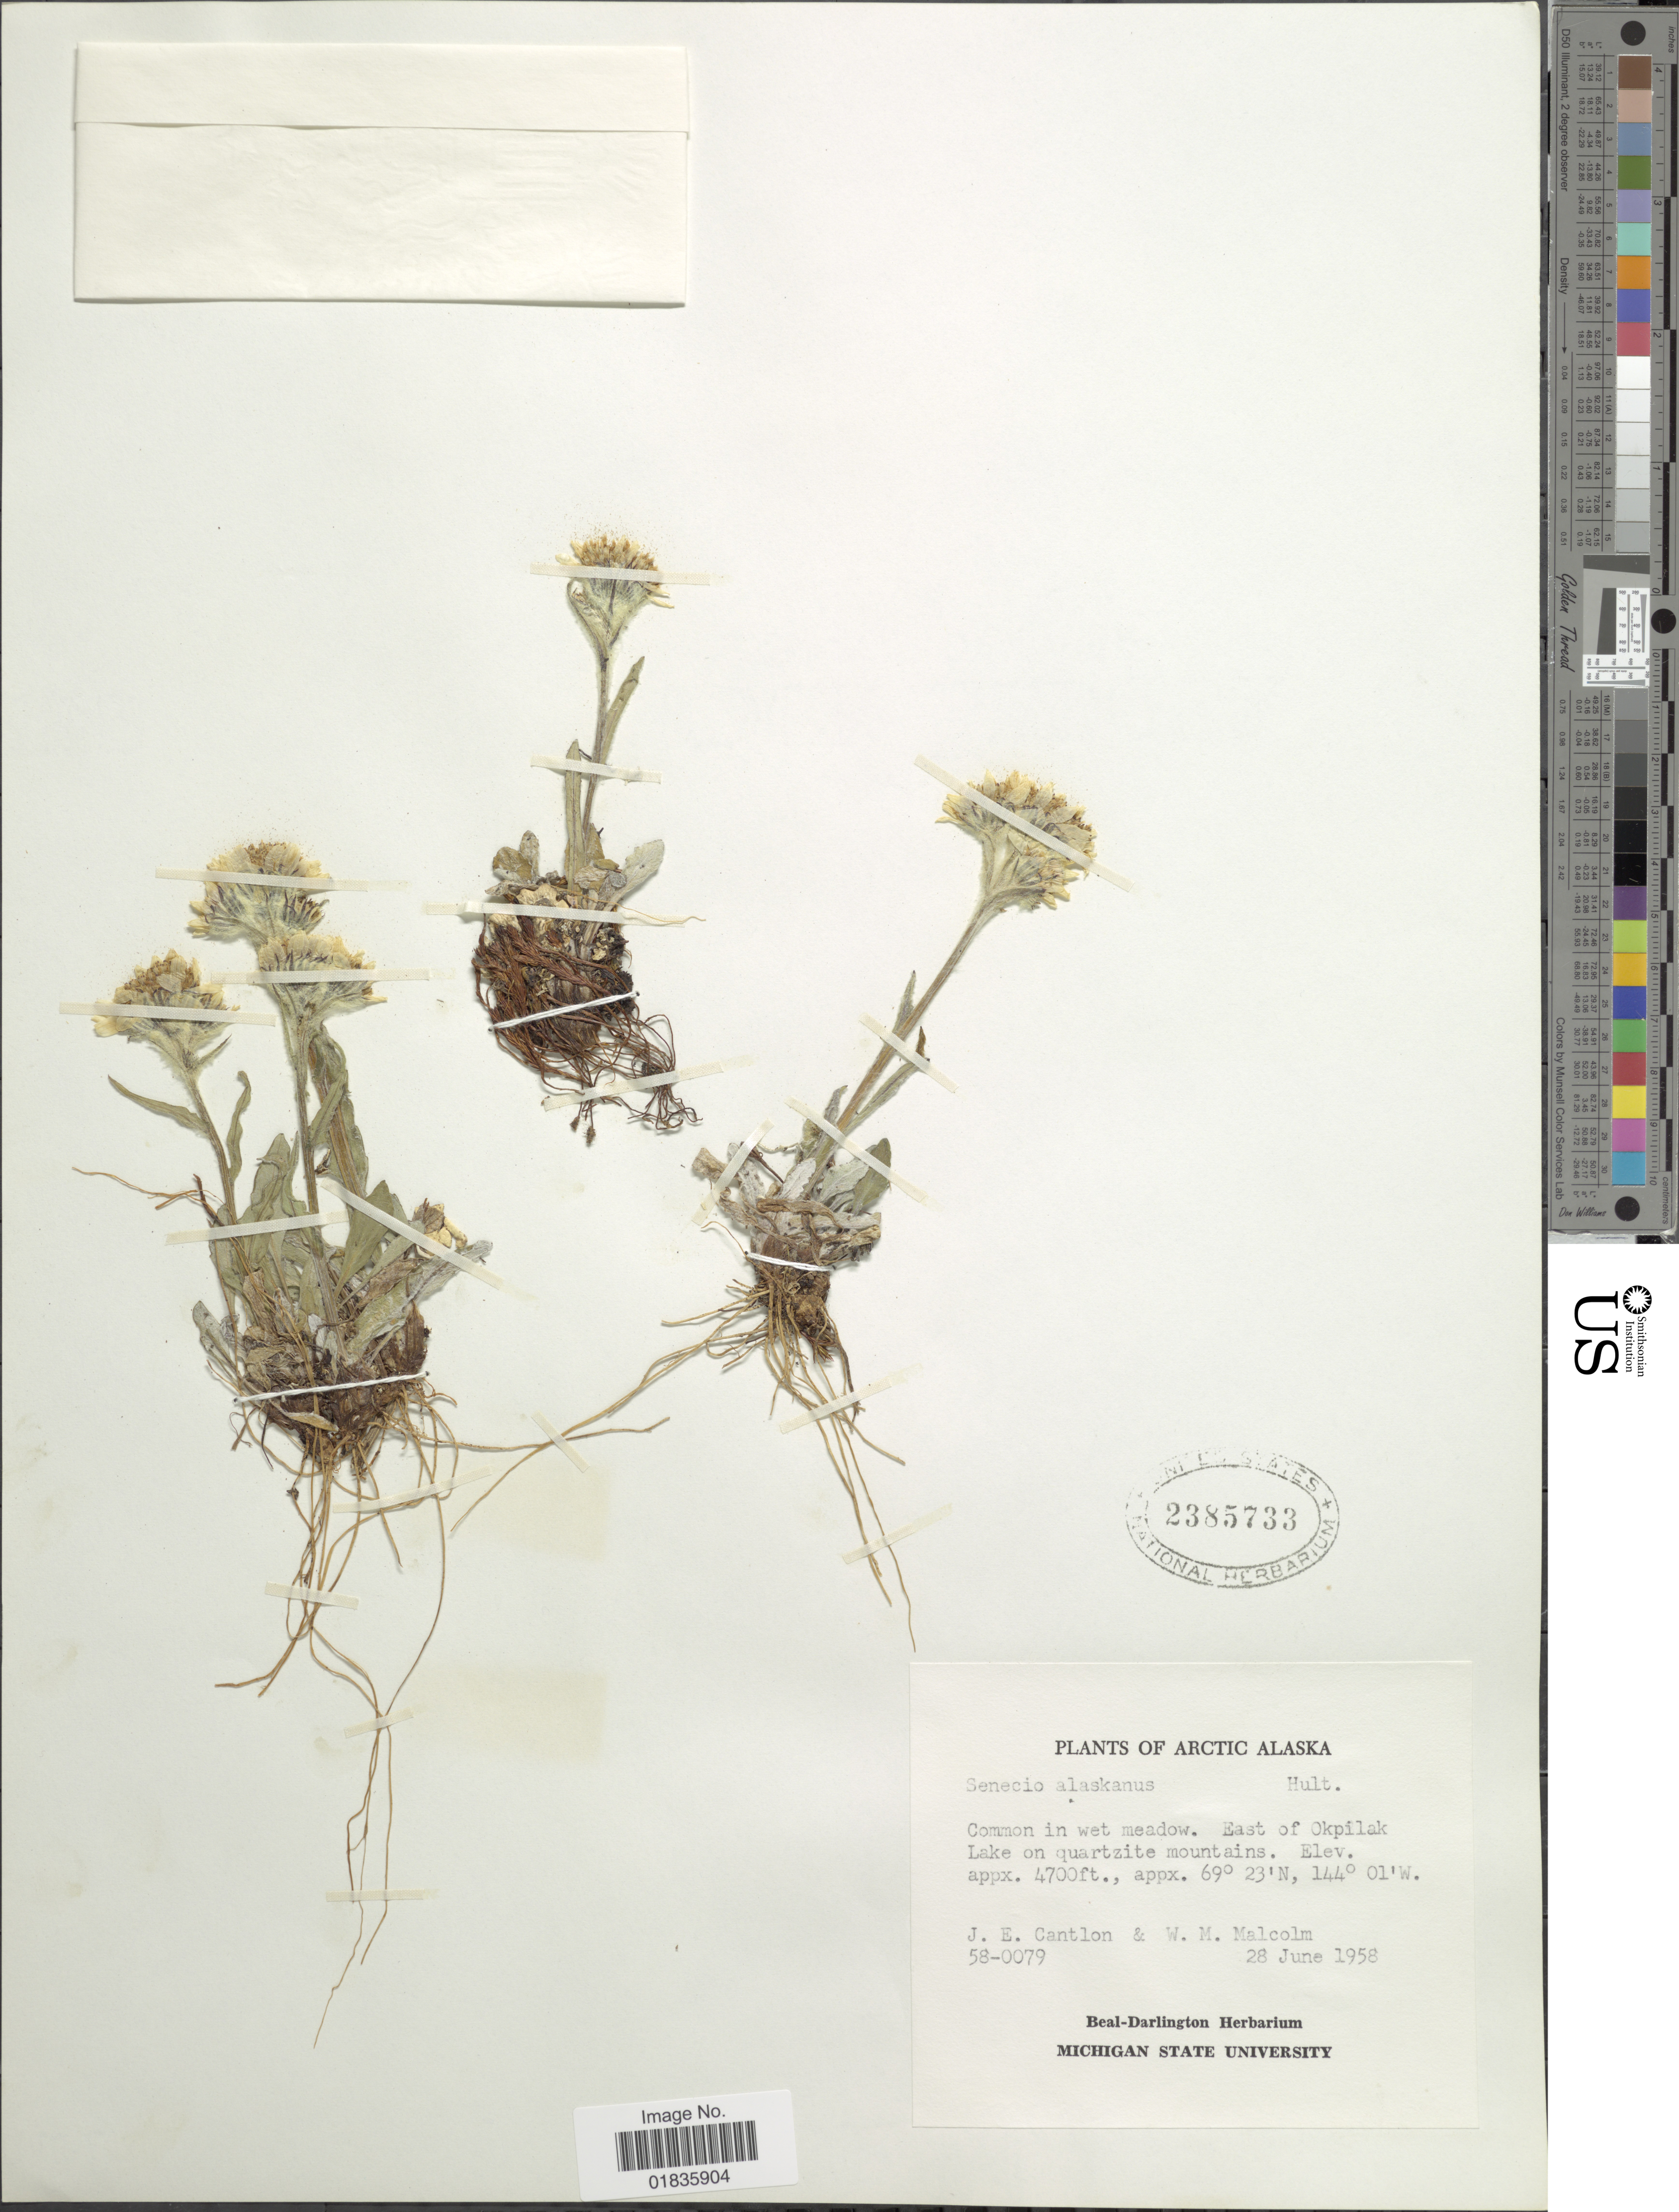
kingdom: Plantae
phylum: Tracheophyta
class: Magnoliopsida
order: Asterales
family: Asteraceae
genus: Tephroseris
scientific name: Tephroseris yukonensis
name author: (A.E. Porsild) Holub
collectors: J. Cantlon & W. Malcolm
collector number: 58-0079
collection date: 1958-06-28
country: United States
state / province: Alaska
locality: Arctic Alaska, east of Okpilak Lake on quartzite mountains.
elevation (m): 1433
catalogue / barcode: US 2385733